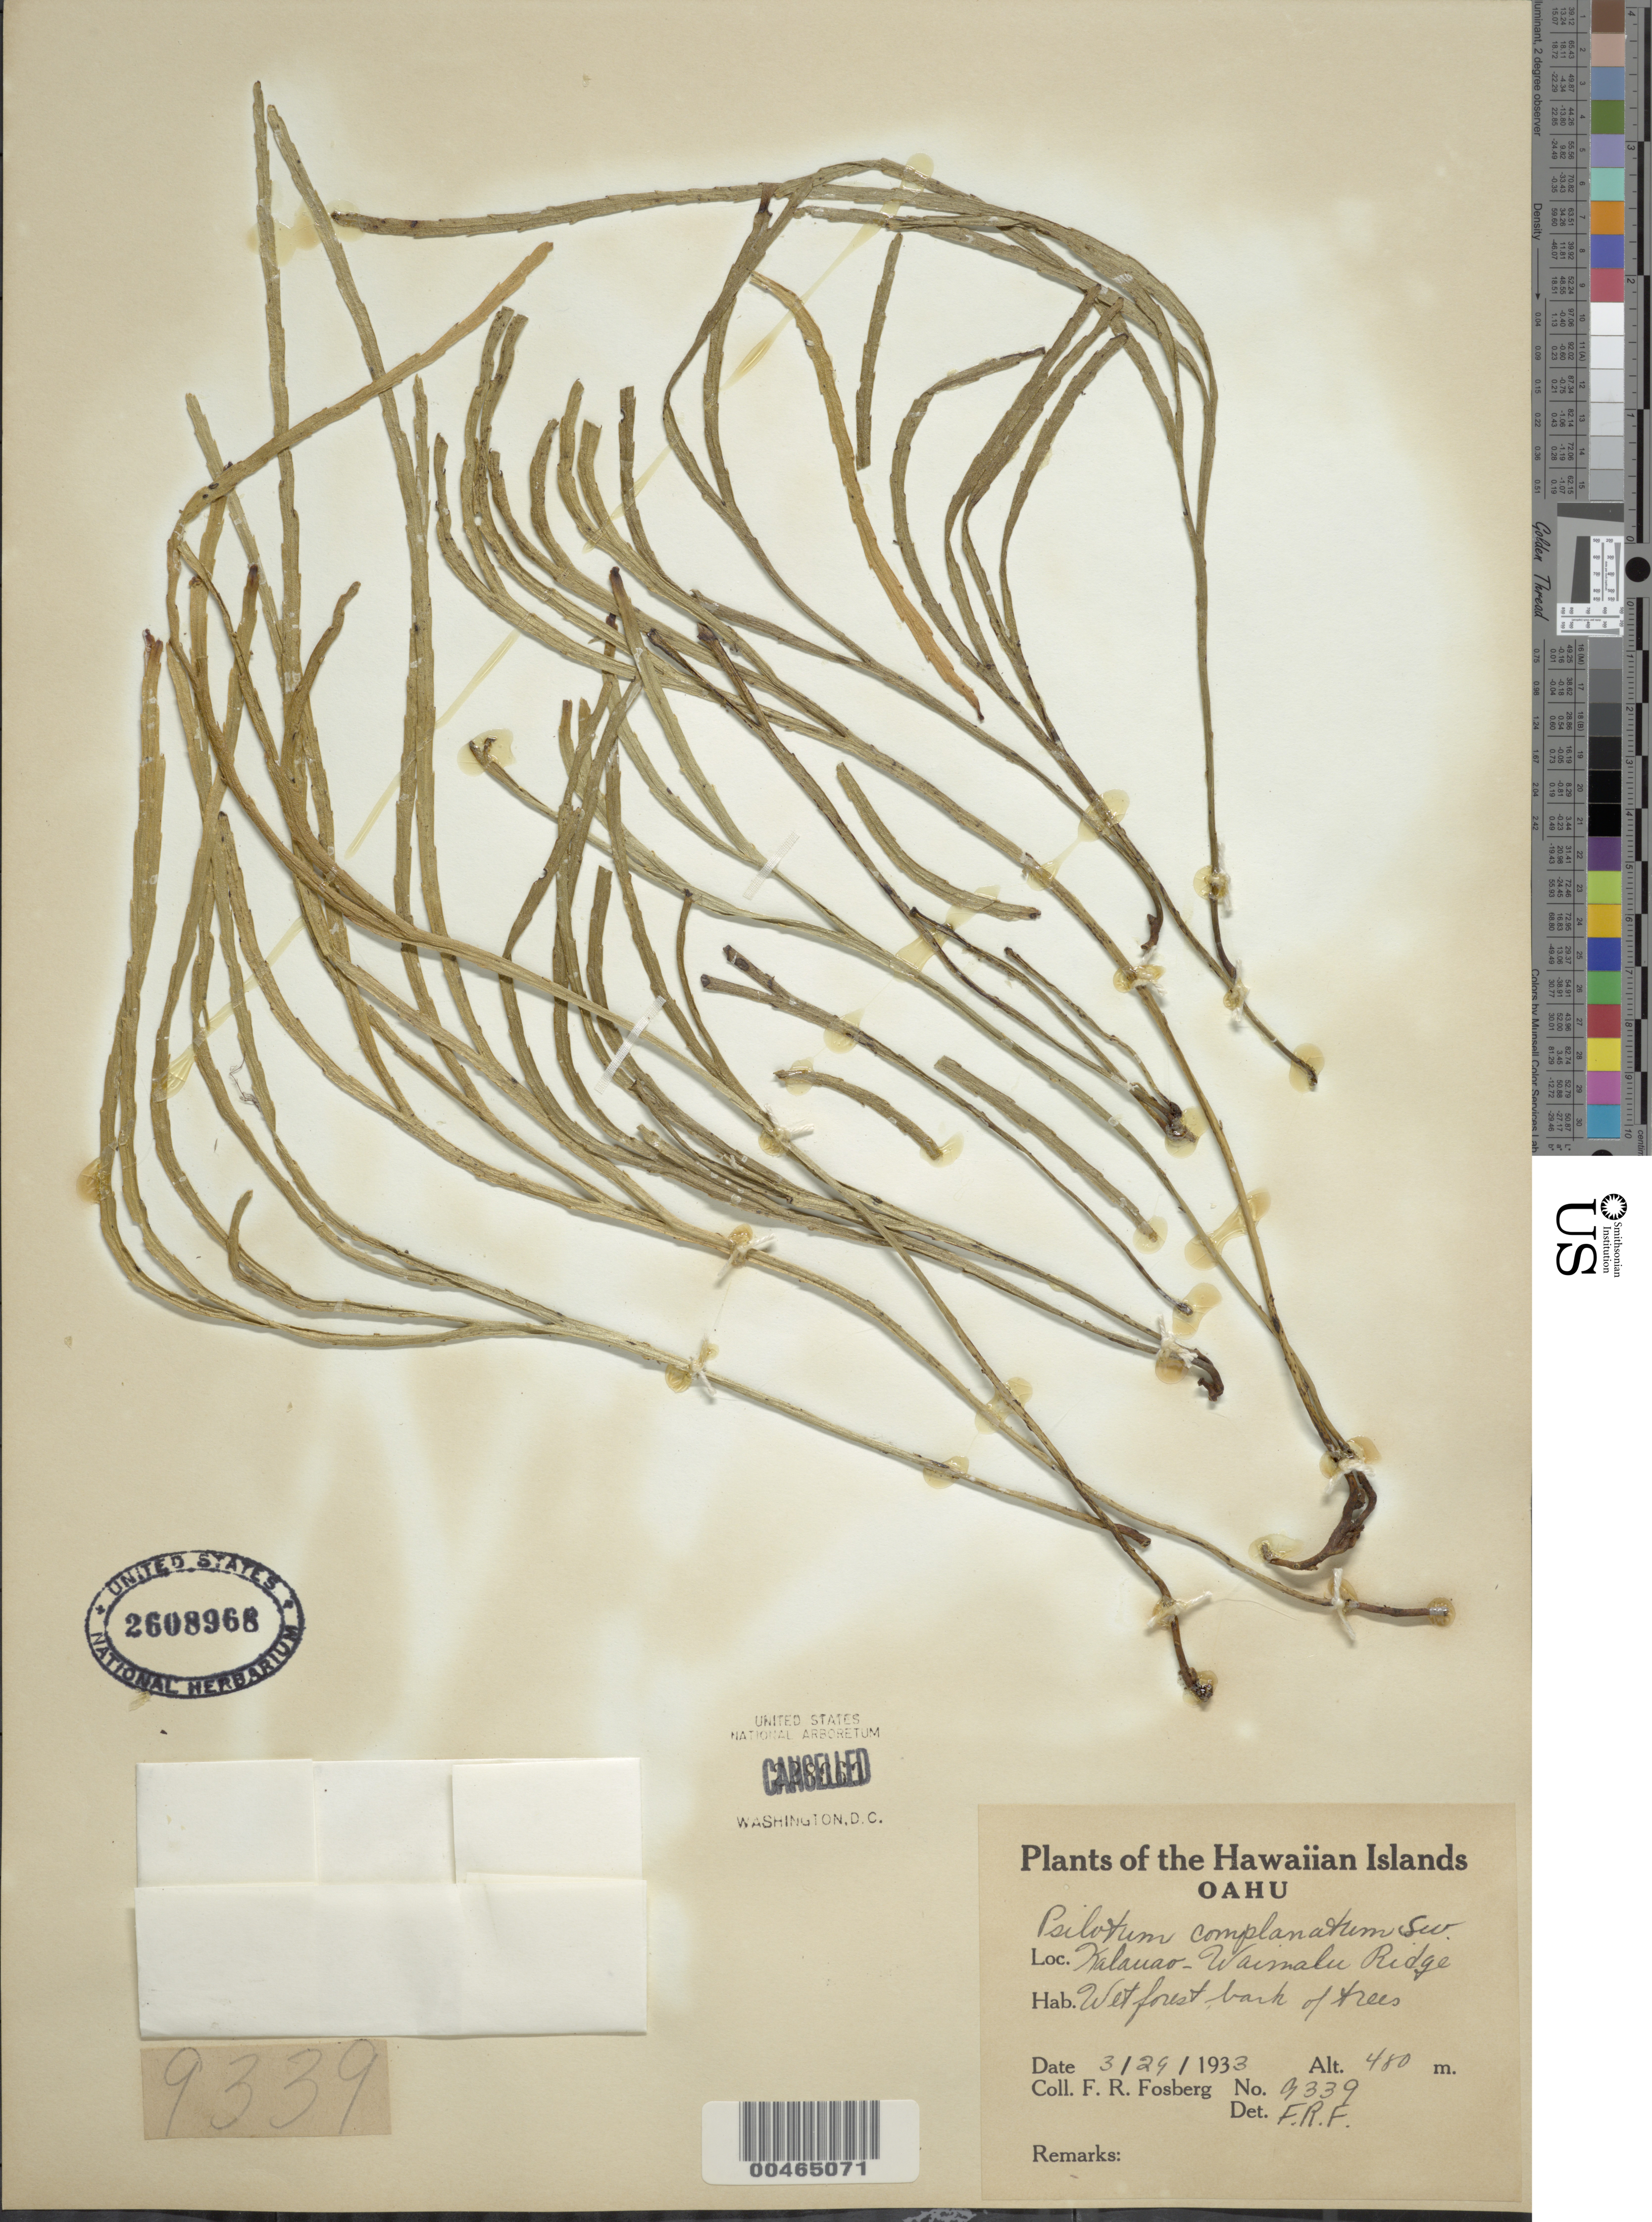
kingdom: Plantae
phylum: Tracheophyta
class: Polypodiopsida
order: Psilotales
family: Psilotaceae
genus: Psilotum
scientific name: Psilotum complanatum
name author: Sw.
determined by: Fosberg, F. R.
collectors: F. R. Fosberg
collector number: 9339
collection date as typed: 29 Mar 1933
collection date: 1933-03-29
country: United States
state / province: Hawaii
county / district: Honolulu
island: Oahu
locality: Kalauao-Waimalu Ridge, Oahu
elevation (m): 480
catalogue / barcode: US 2608968